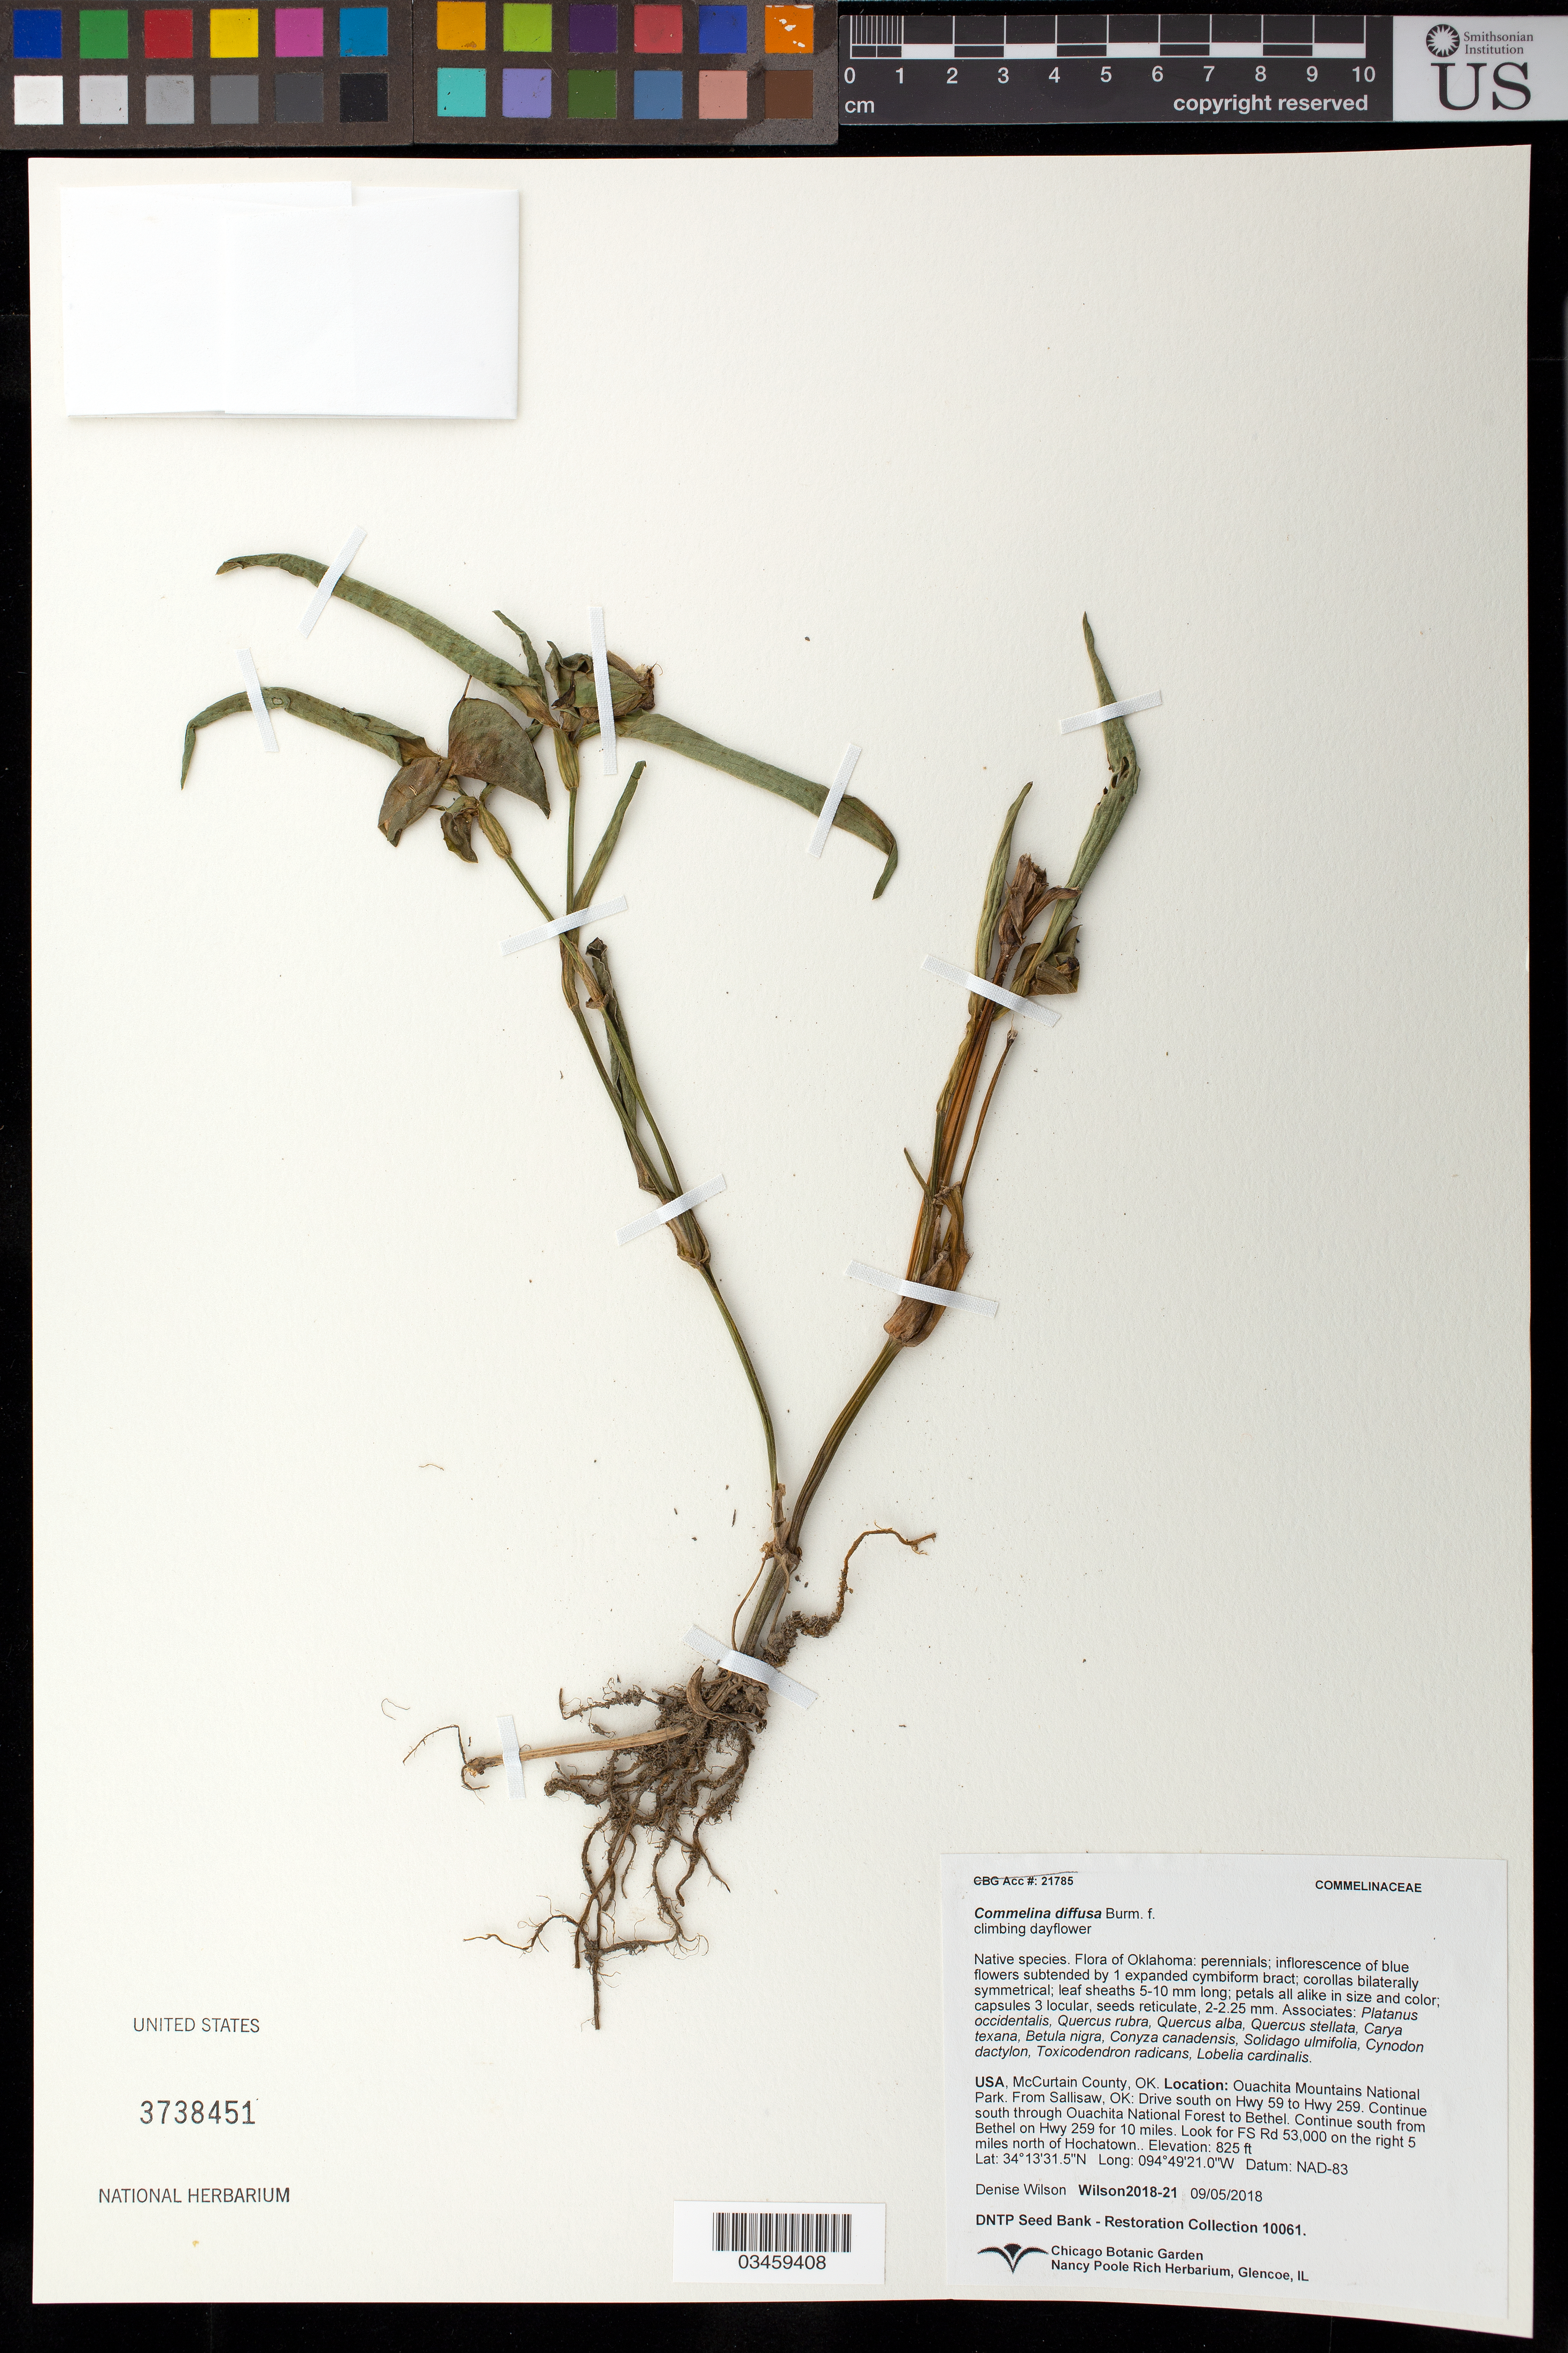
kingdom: Plantae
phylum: Tracheophyta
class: Liliopsida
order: Commelinales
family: Commelinaceae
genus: Commelina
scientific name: Commelina diffusa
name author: Burm. f.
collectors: D. Willson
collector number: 2018-21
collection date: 2018-09-05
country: United States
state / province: Oklahoma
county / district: Mccurtain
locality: Ouachita Mountains National Forest. From Sallisaw drive S on Hwy 59 to Hwy 259, continue S through Ouachita National Forest to Bethel on Hwy 259 for 10 mi., pull out on the right 5 mi. N of Hochatown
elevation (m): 251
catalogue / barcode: US 3738451